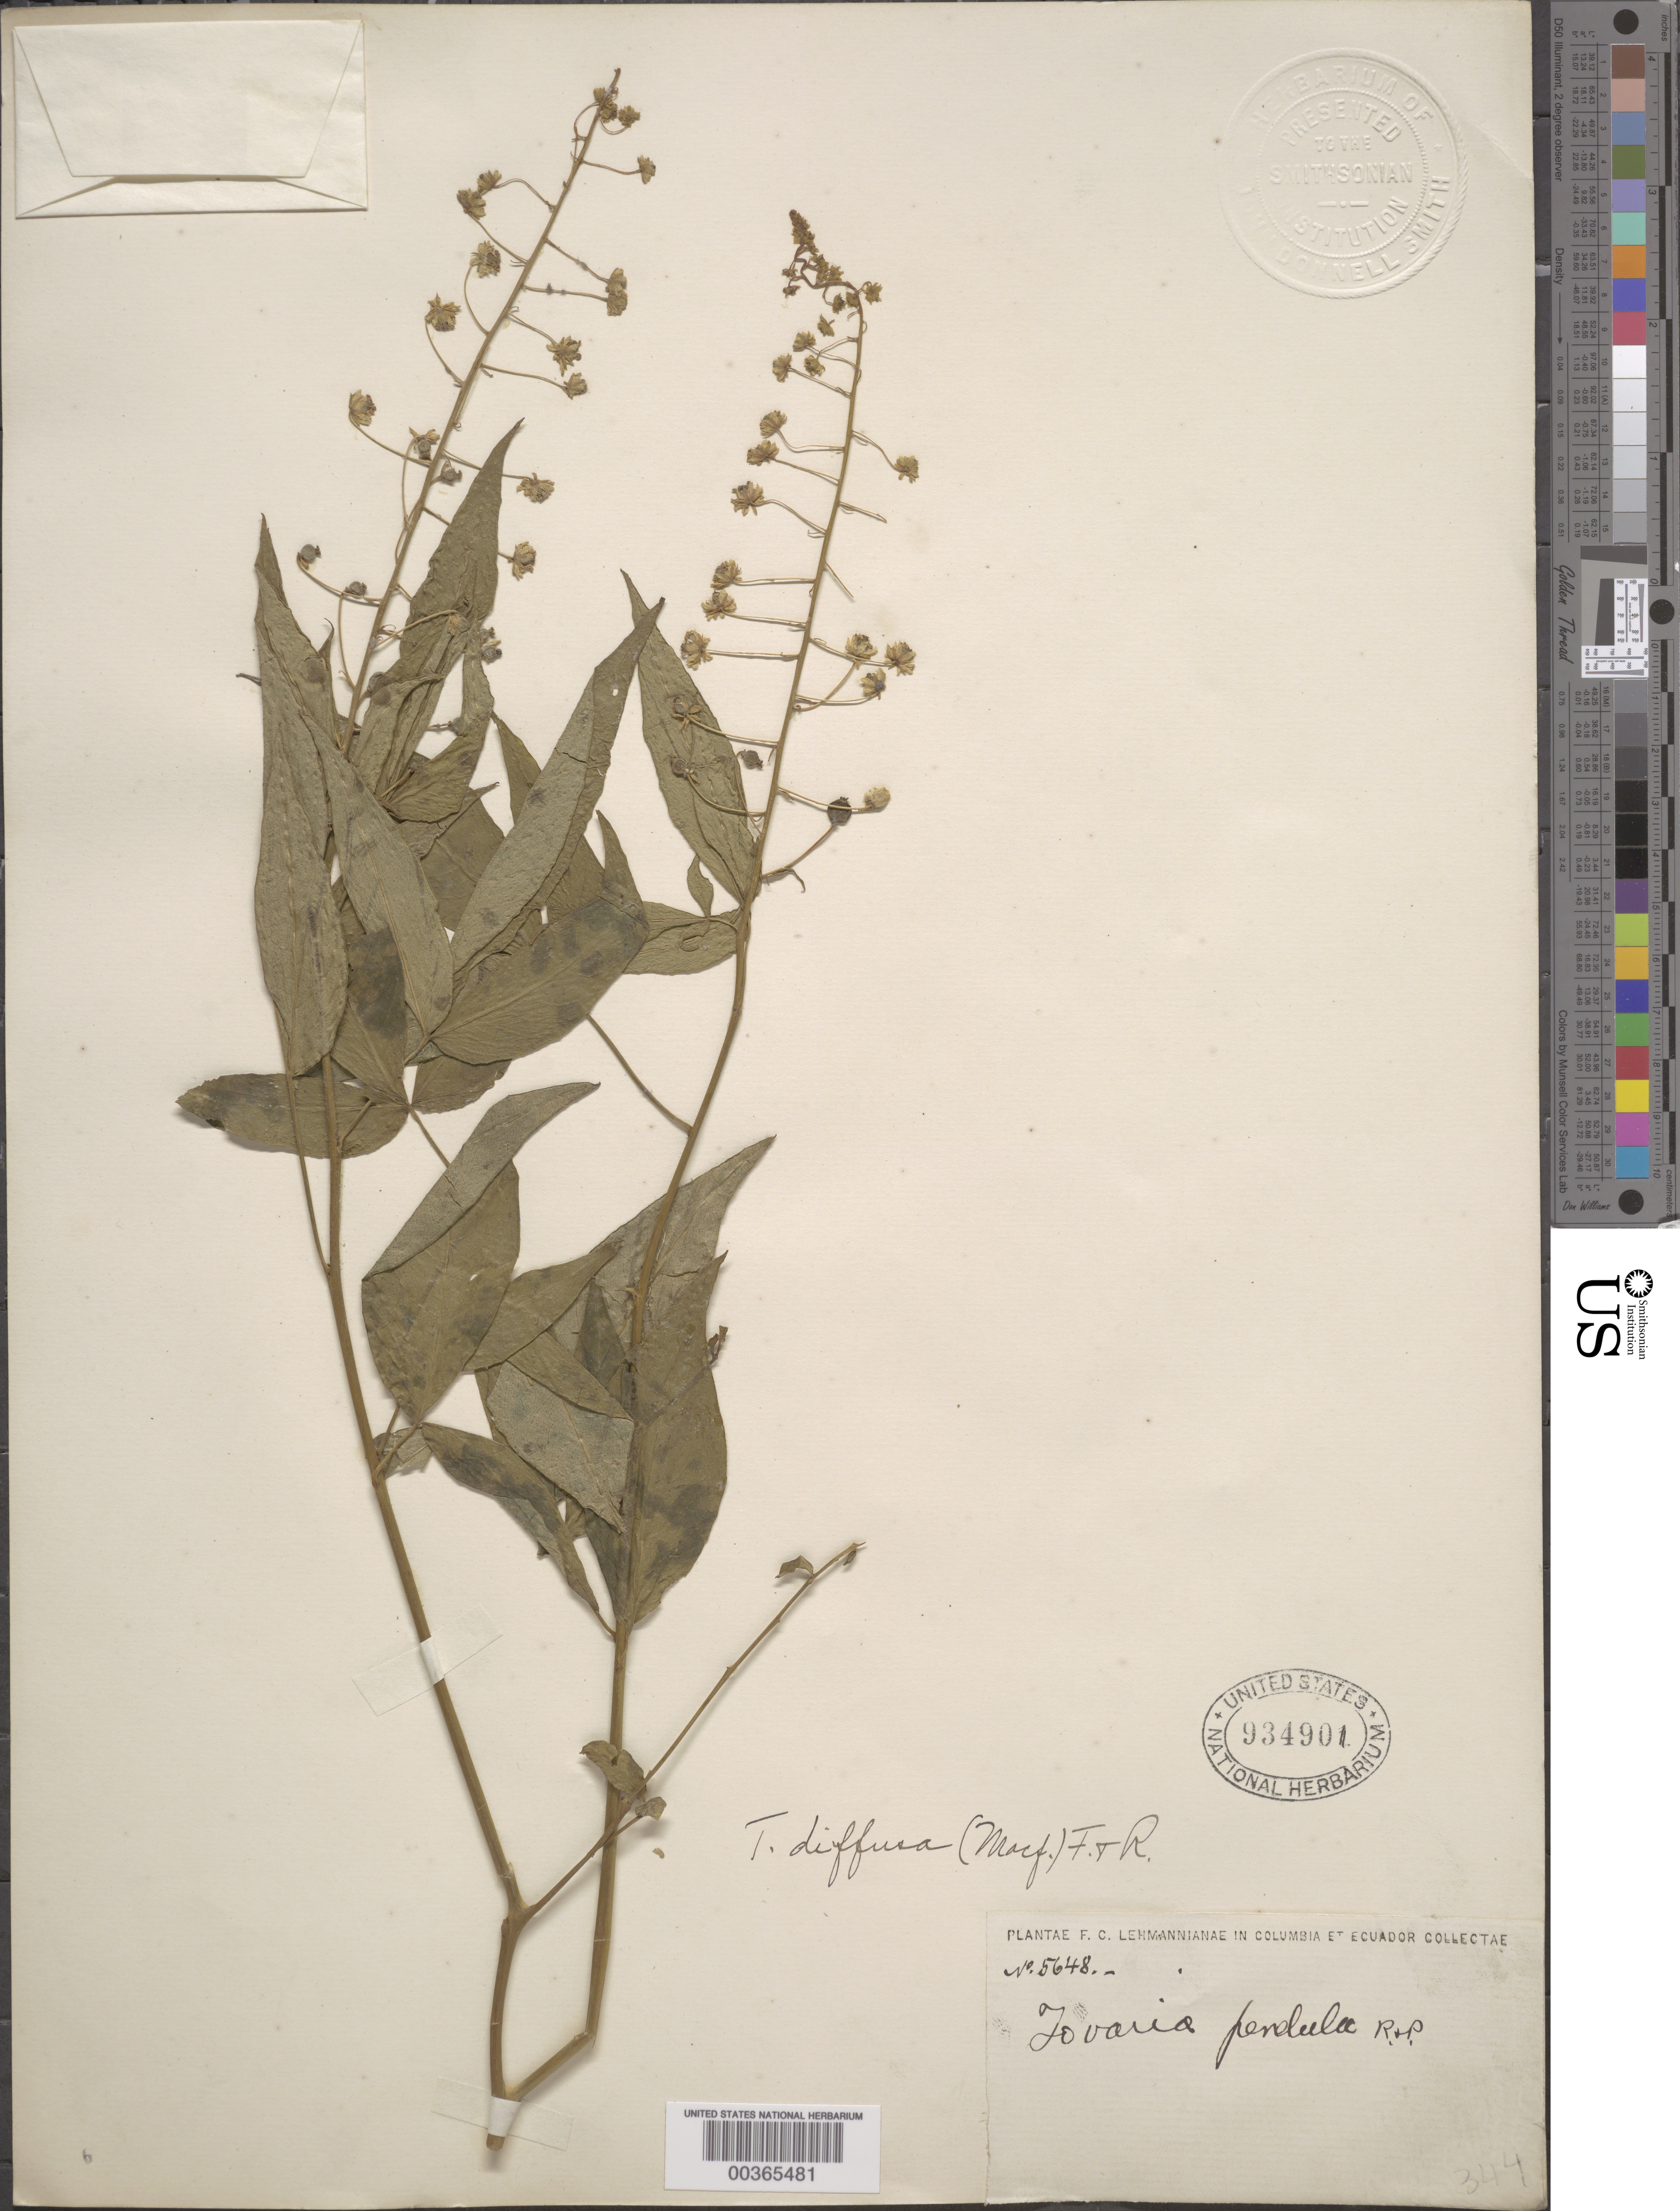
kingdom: Plantae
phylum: Tracheophyta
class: Magnoliopsida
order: Brassicales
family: Tovariaceae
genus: Tovaria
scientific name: Tovaria diffusa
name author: (Macfad.) Fawc. & Rendle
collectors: F. C. Lehmann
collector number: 5648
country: Colombia / Ecuador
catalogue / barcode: US 934901